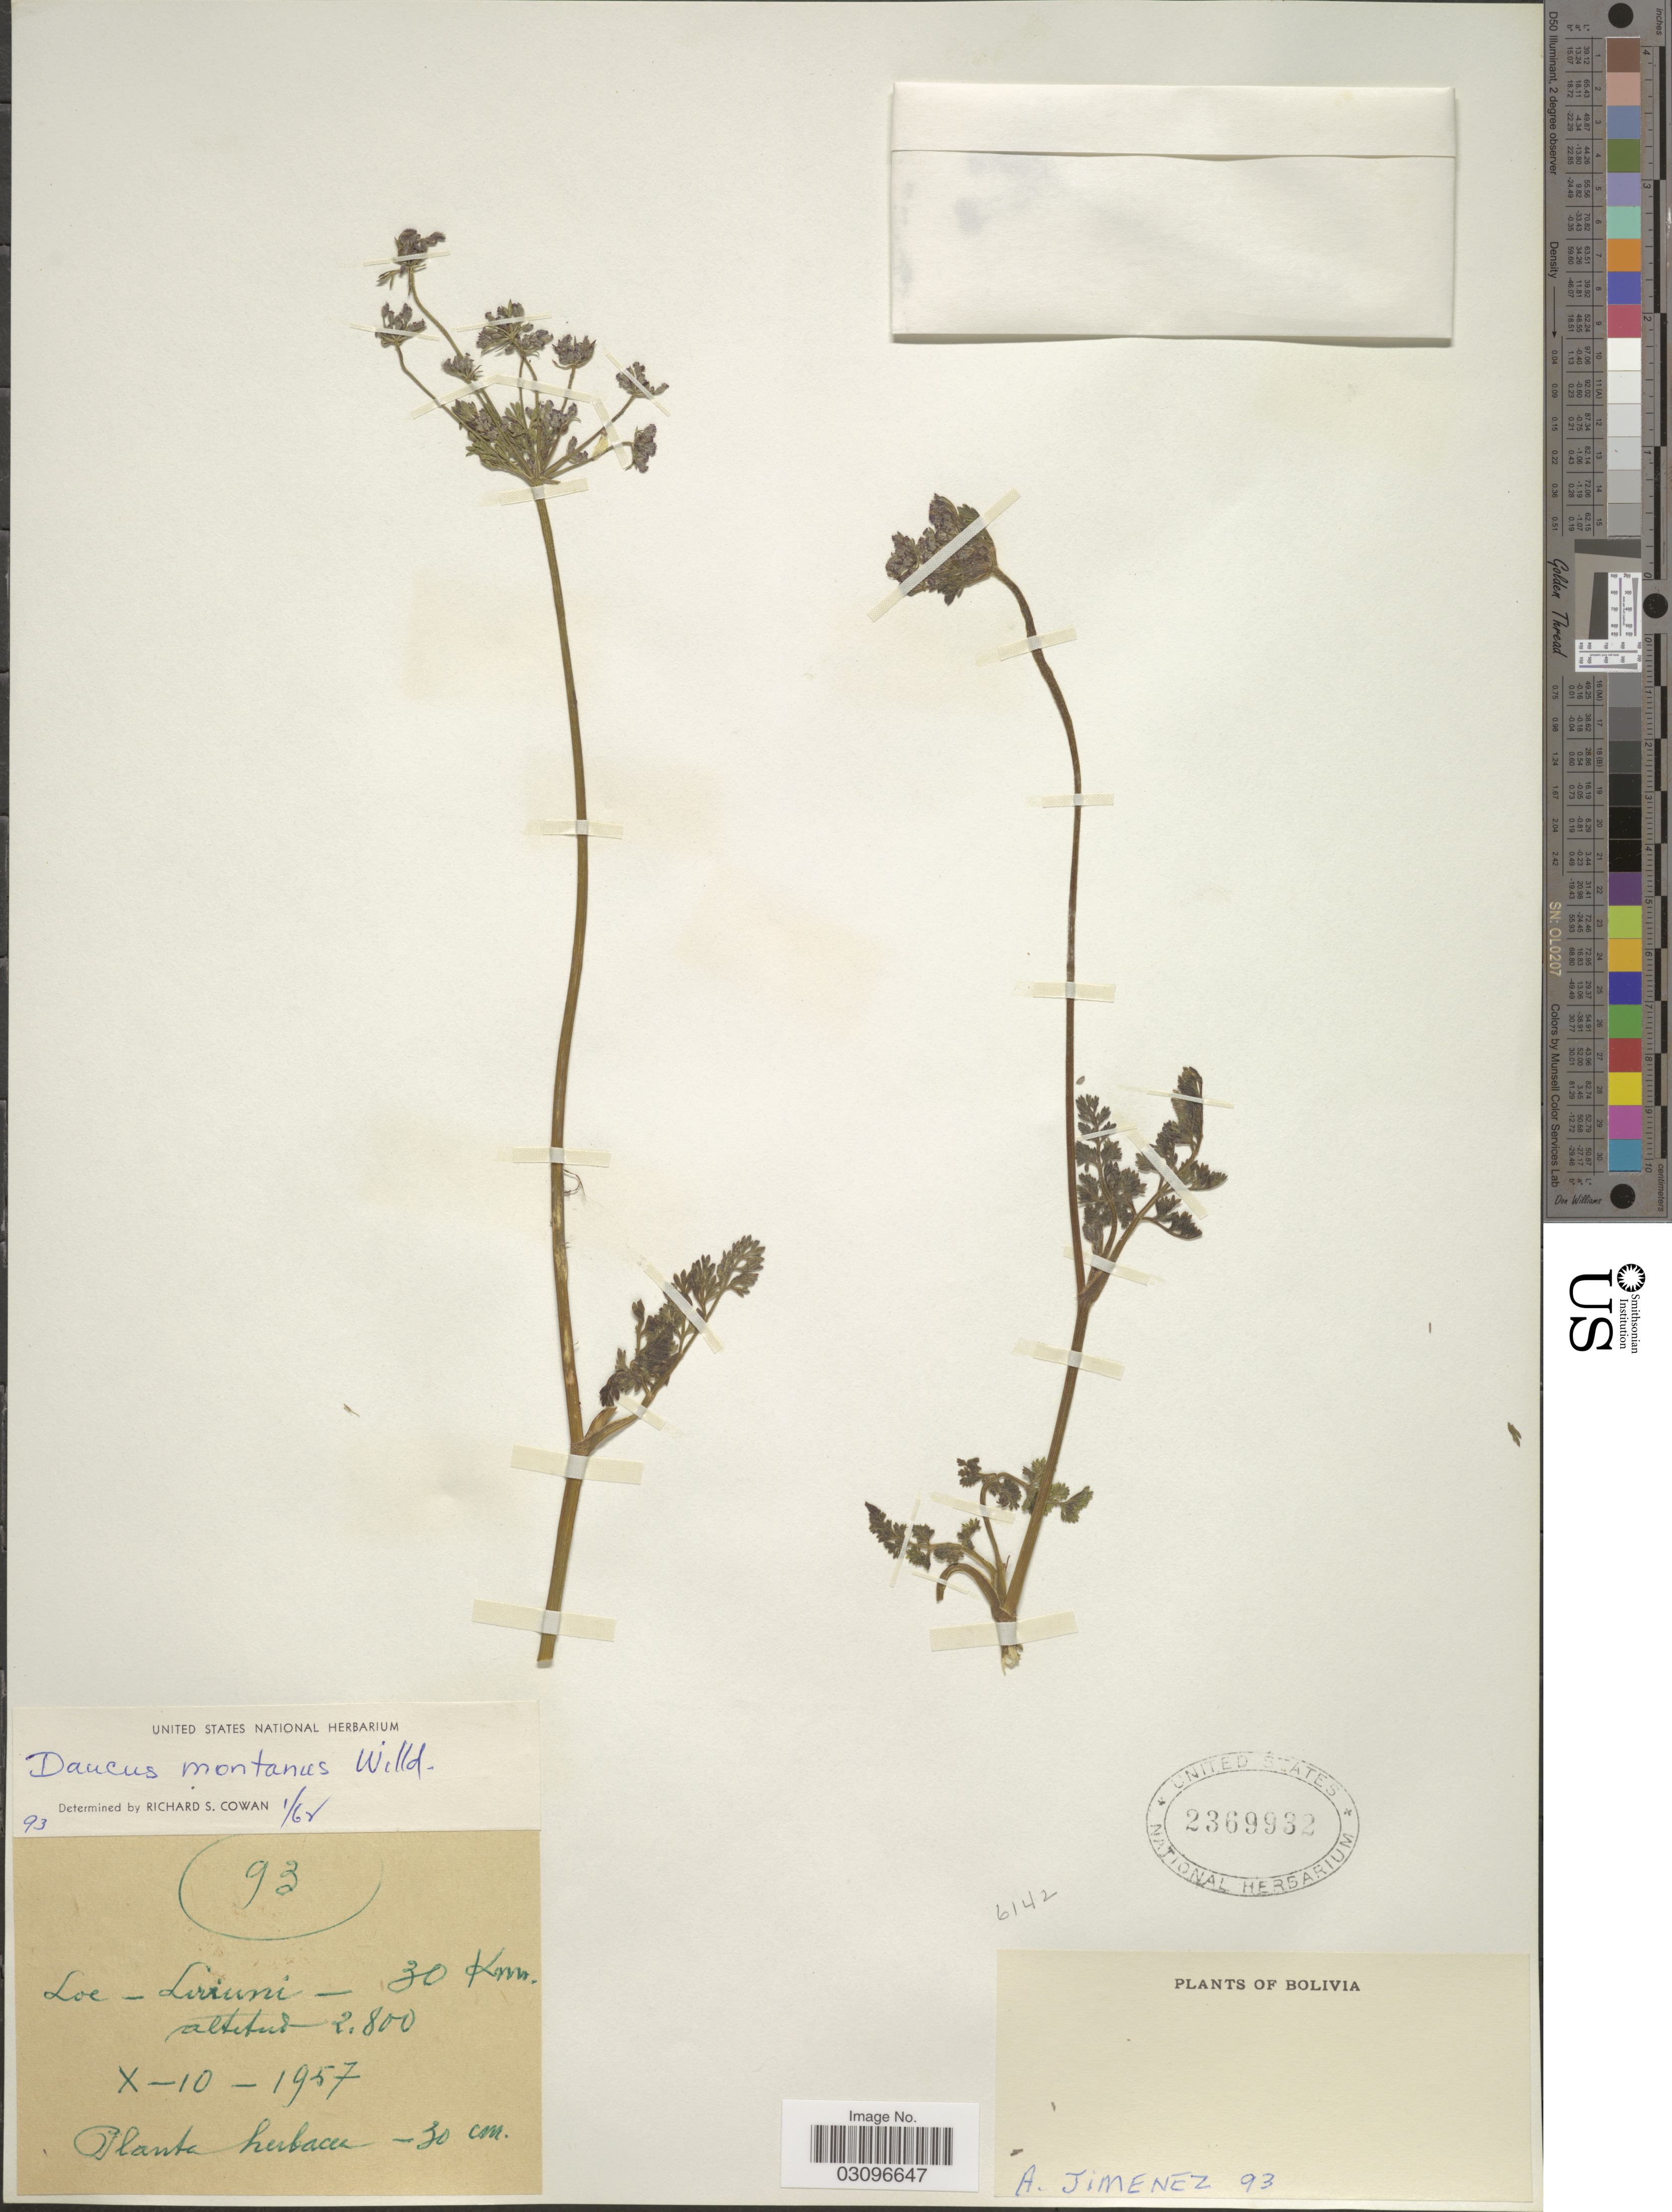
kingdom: Plantae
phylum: Tracheophyta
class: Magnoliopsida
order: Apiales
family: Apiaceae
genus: Daucus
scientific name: Daucus montanus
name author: Humb. & Bonpl. ex Spreng.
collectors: A. Jimenez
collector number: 93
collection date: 1957-10-10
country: Bolivia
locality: Liriuni- 30 Km.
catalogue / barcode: US 2369932